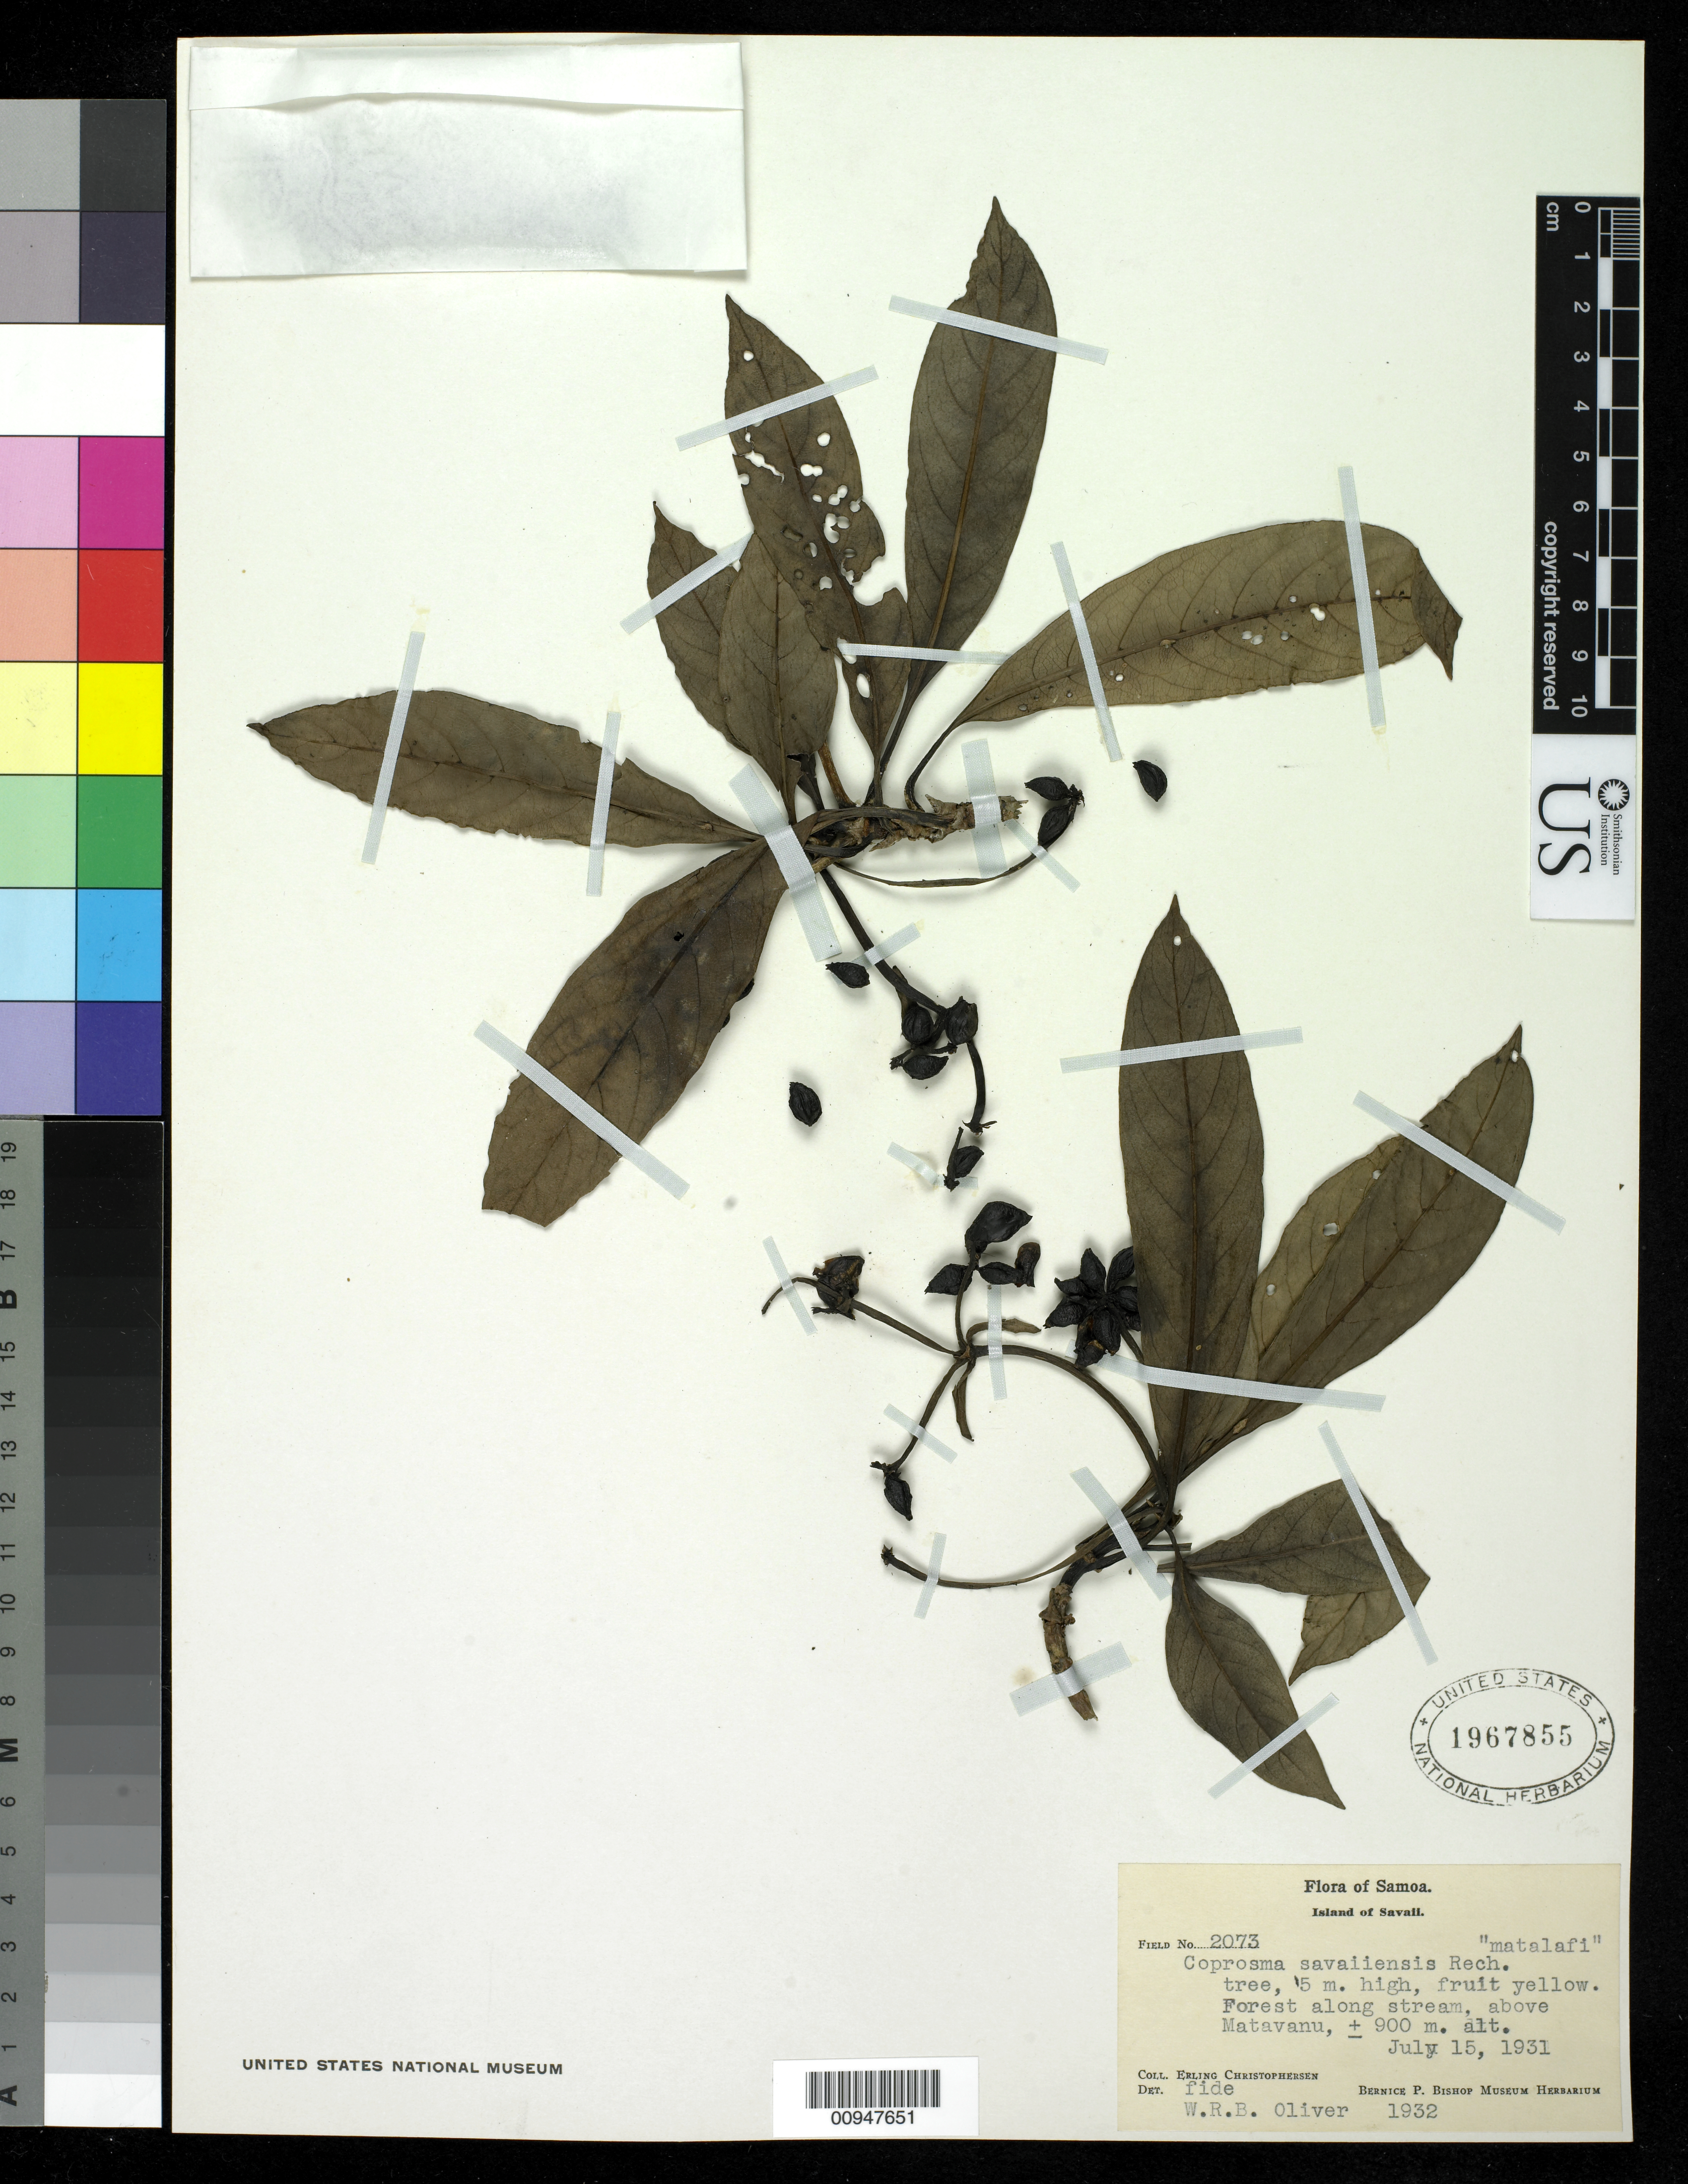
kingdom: Plantae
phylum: Tracheophyta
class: Magnoliopsida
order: Gentianales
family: Rubiaceae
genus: Coprosma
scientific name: Coprosma savaiiensis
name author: Rech.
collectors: E. Christophersen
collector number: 2073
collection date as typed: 15 Jul 1931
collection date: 1931-07-15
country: Samoa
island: Savai'i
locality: Forest along stream, above matavanu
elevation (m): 900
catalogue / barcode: US 1967855